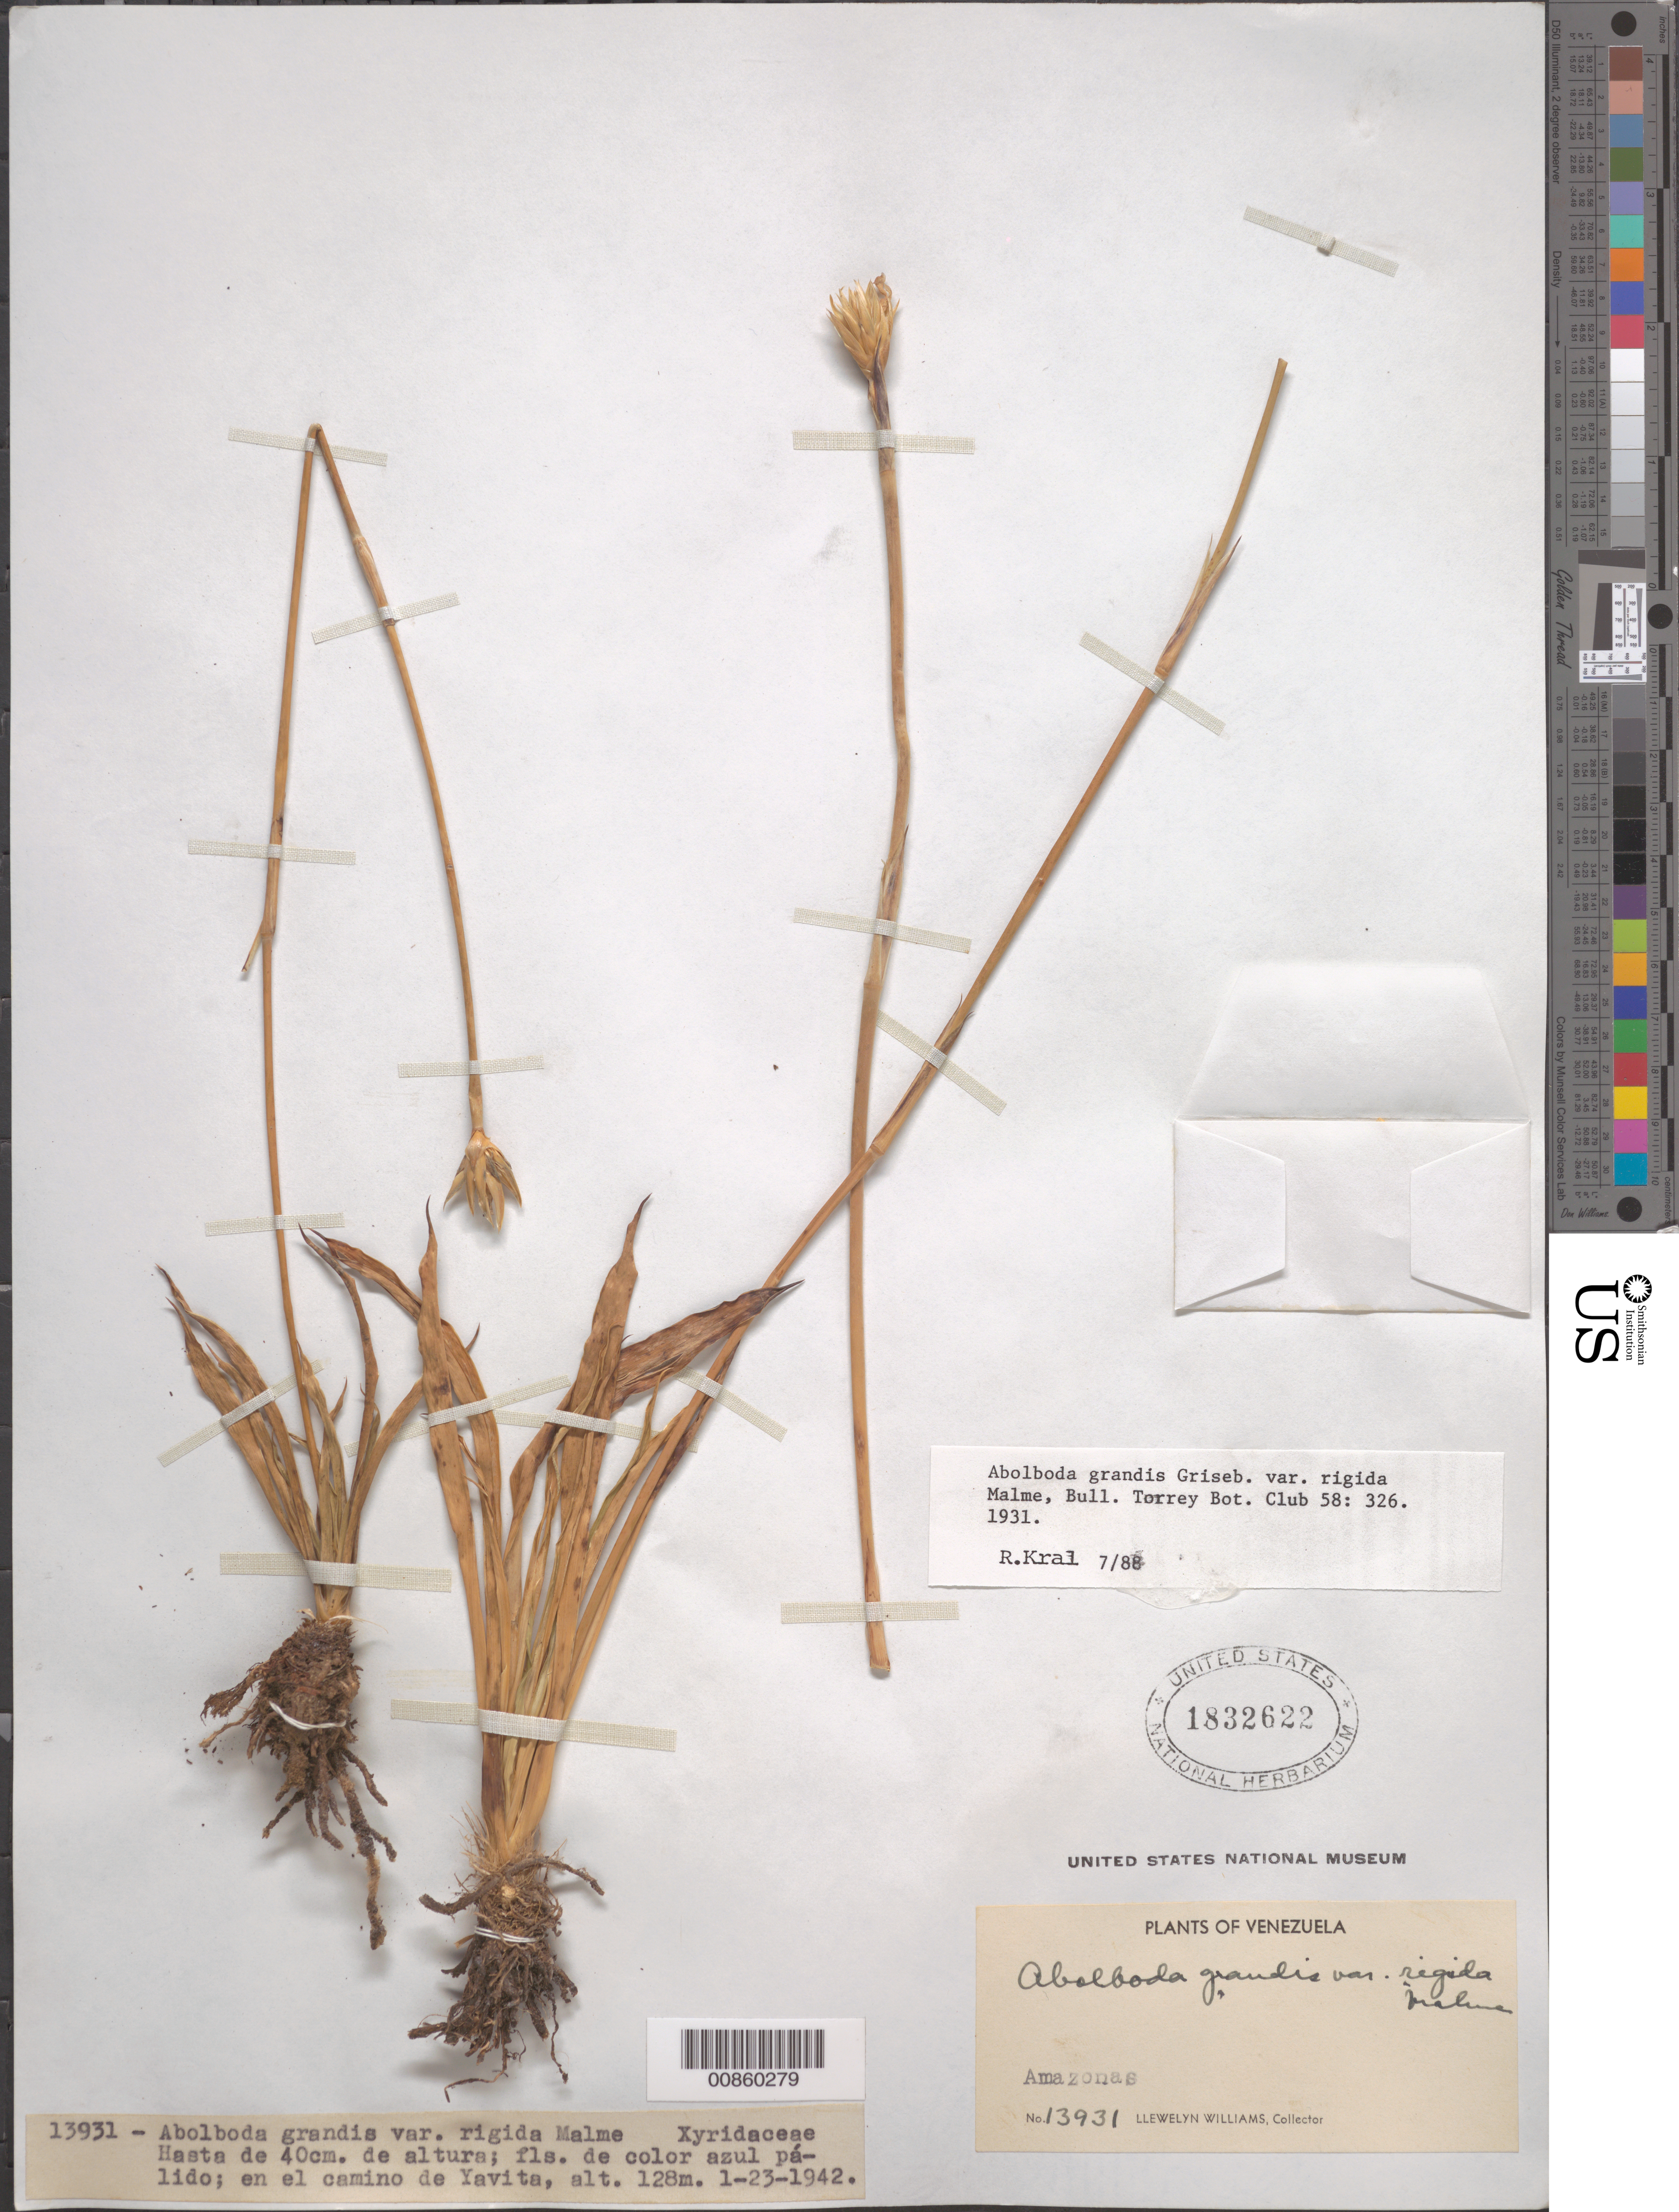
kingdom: Plantae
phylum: Tracheophyta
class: Liliopsida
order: Poales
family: Xyridaceae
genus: Abolboda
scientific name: Abolboda grandis var. rigida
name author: Malme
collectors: Ll. Williams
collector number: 13931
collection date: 1942-01-23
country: Venezuela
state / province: Amazonas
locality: En el camino de Yavita.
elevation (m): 128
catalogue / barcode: US 1832622